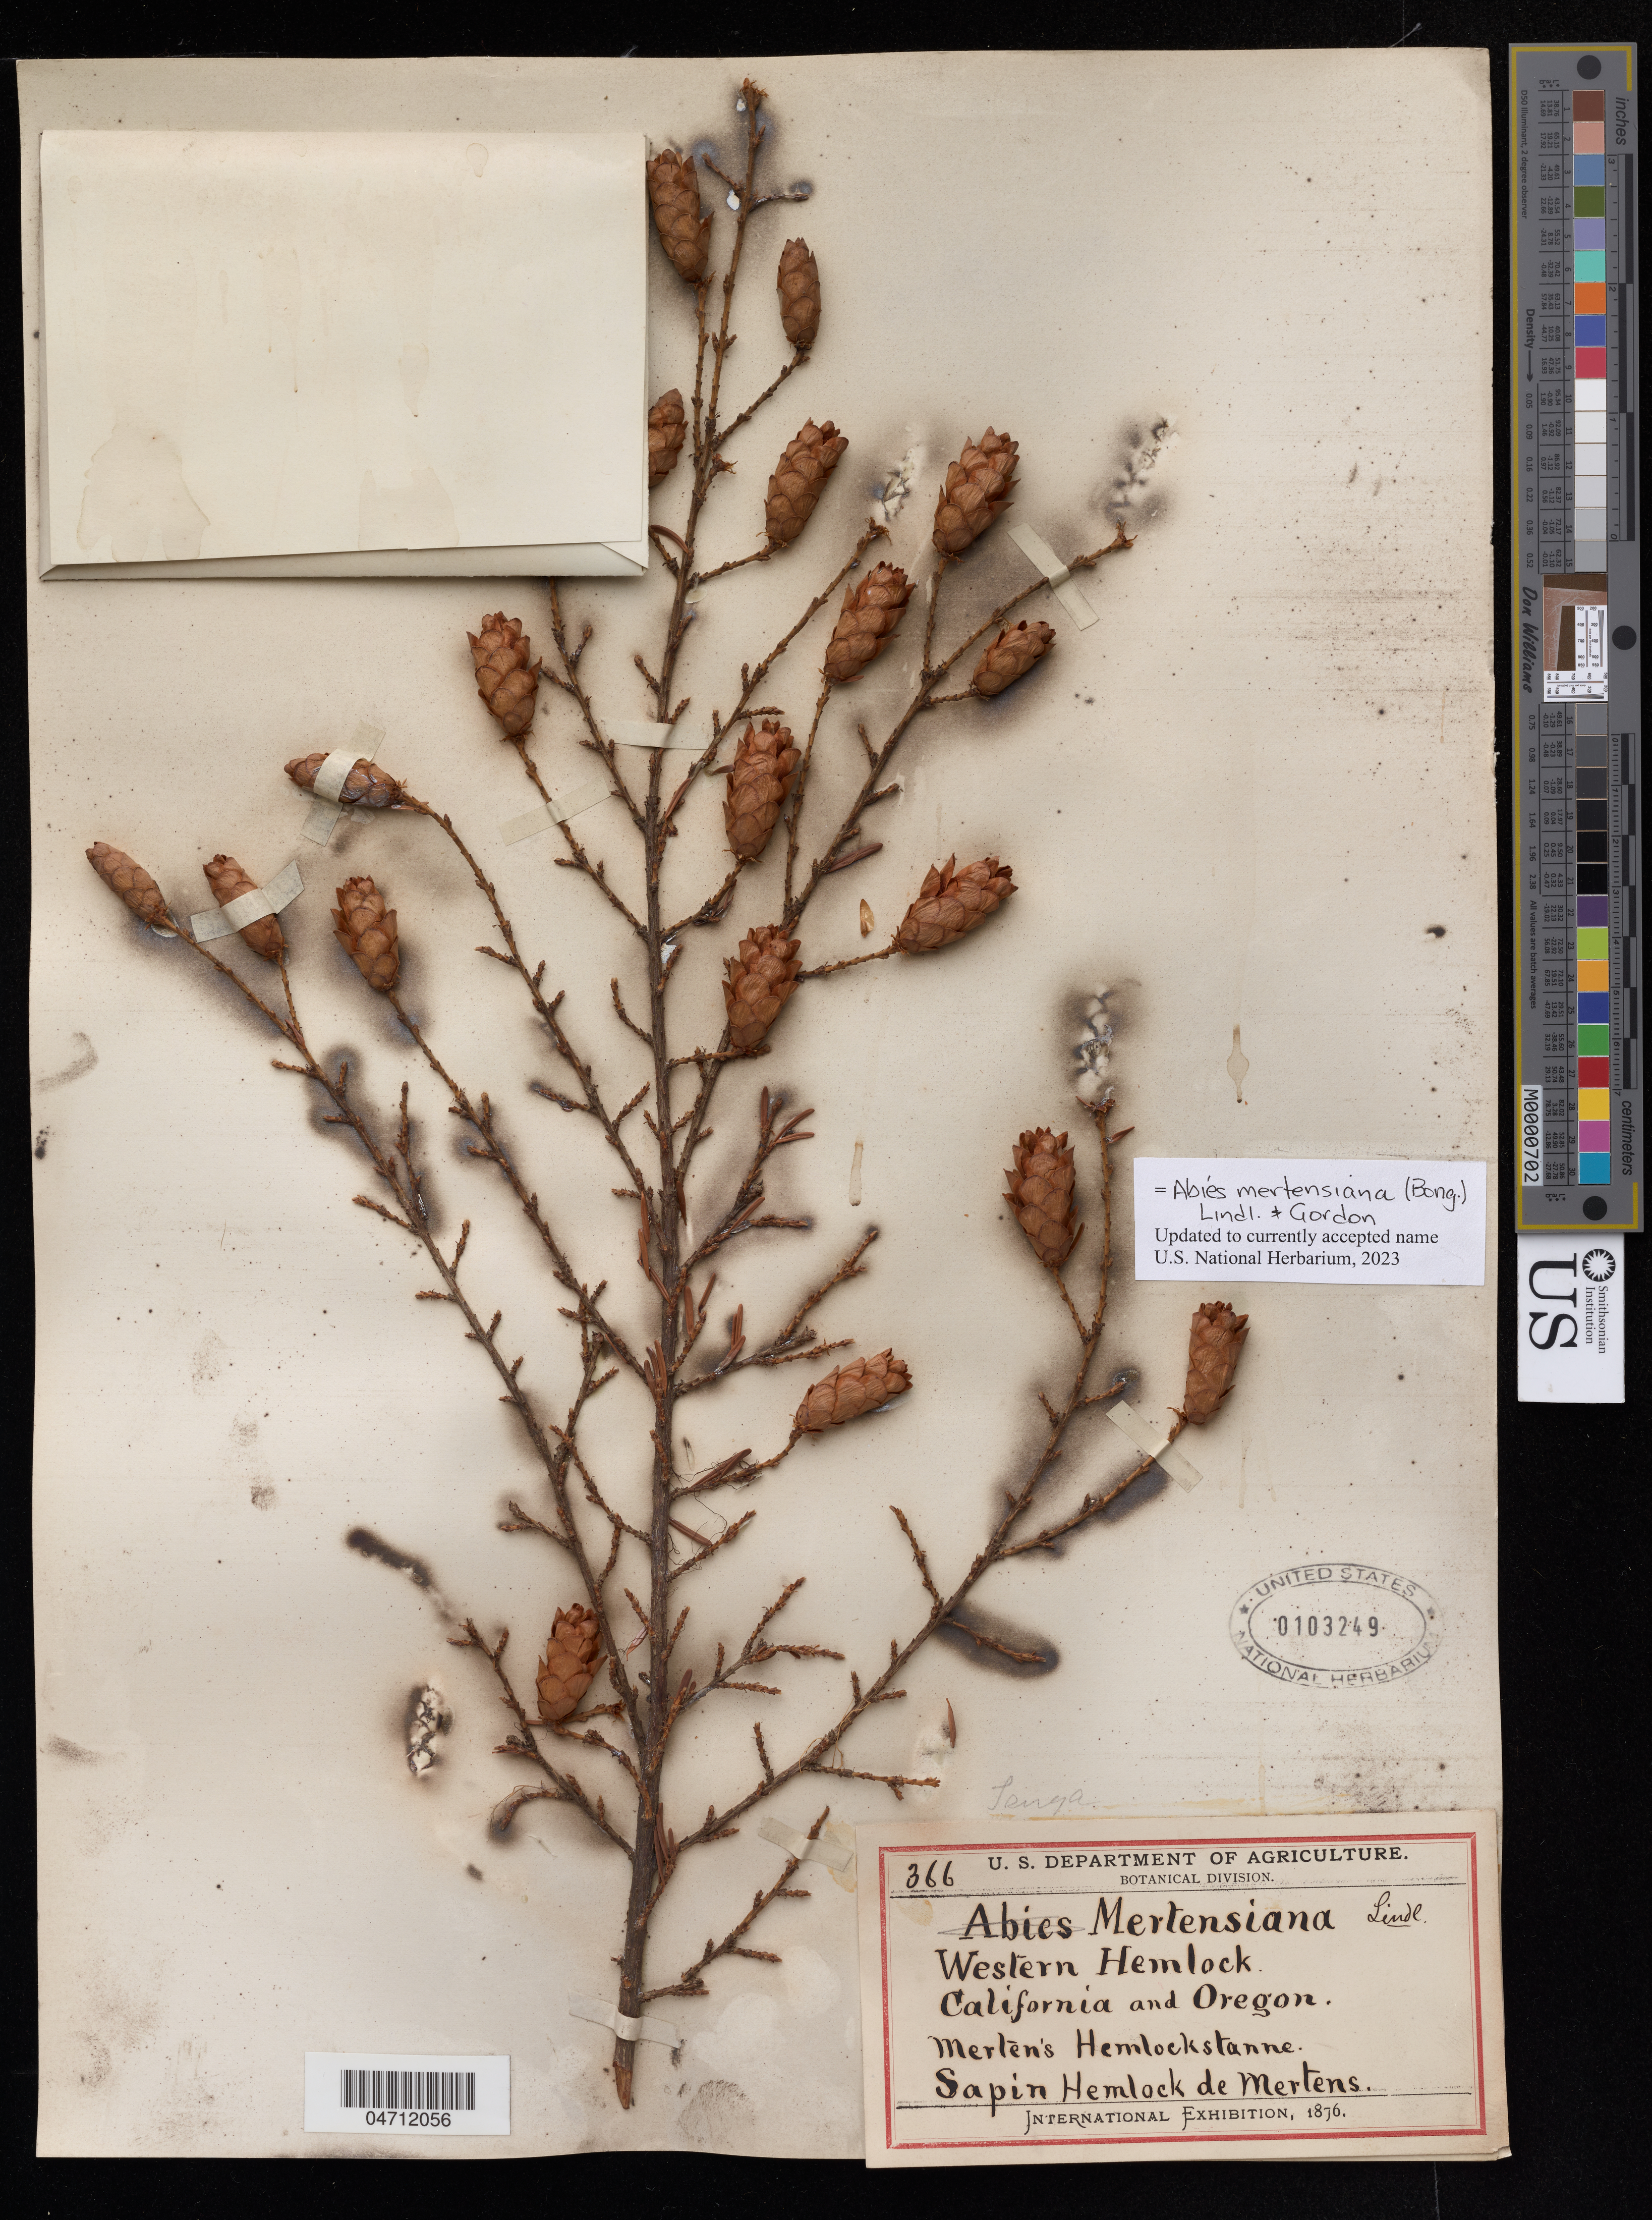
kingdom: Plantae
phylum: Tracheophyta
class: Pinopsida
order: Pinales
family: Pinaceae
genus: Tsuga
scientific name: Tsuga mertensiana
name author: (Bong.) Carrière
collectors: G. R. Vasey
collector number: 366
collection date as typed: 1875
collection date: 1875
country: United States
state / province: California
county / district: Marin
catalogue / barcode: US 1013249